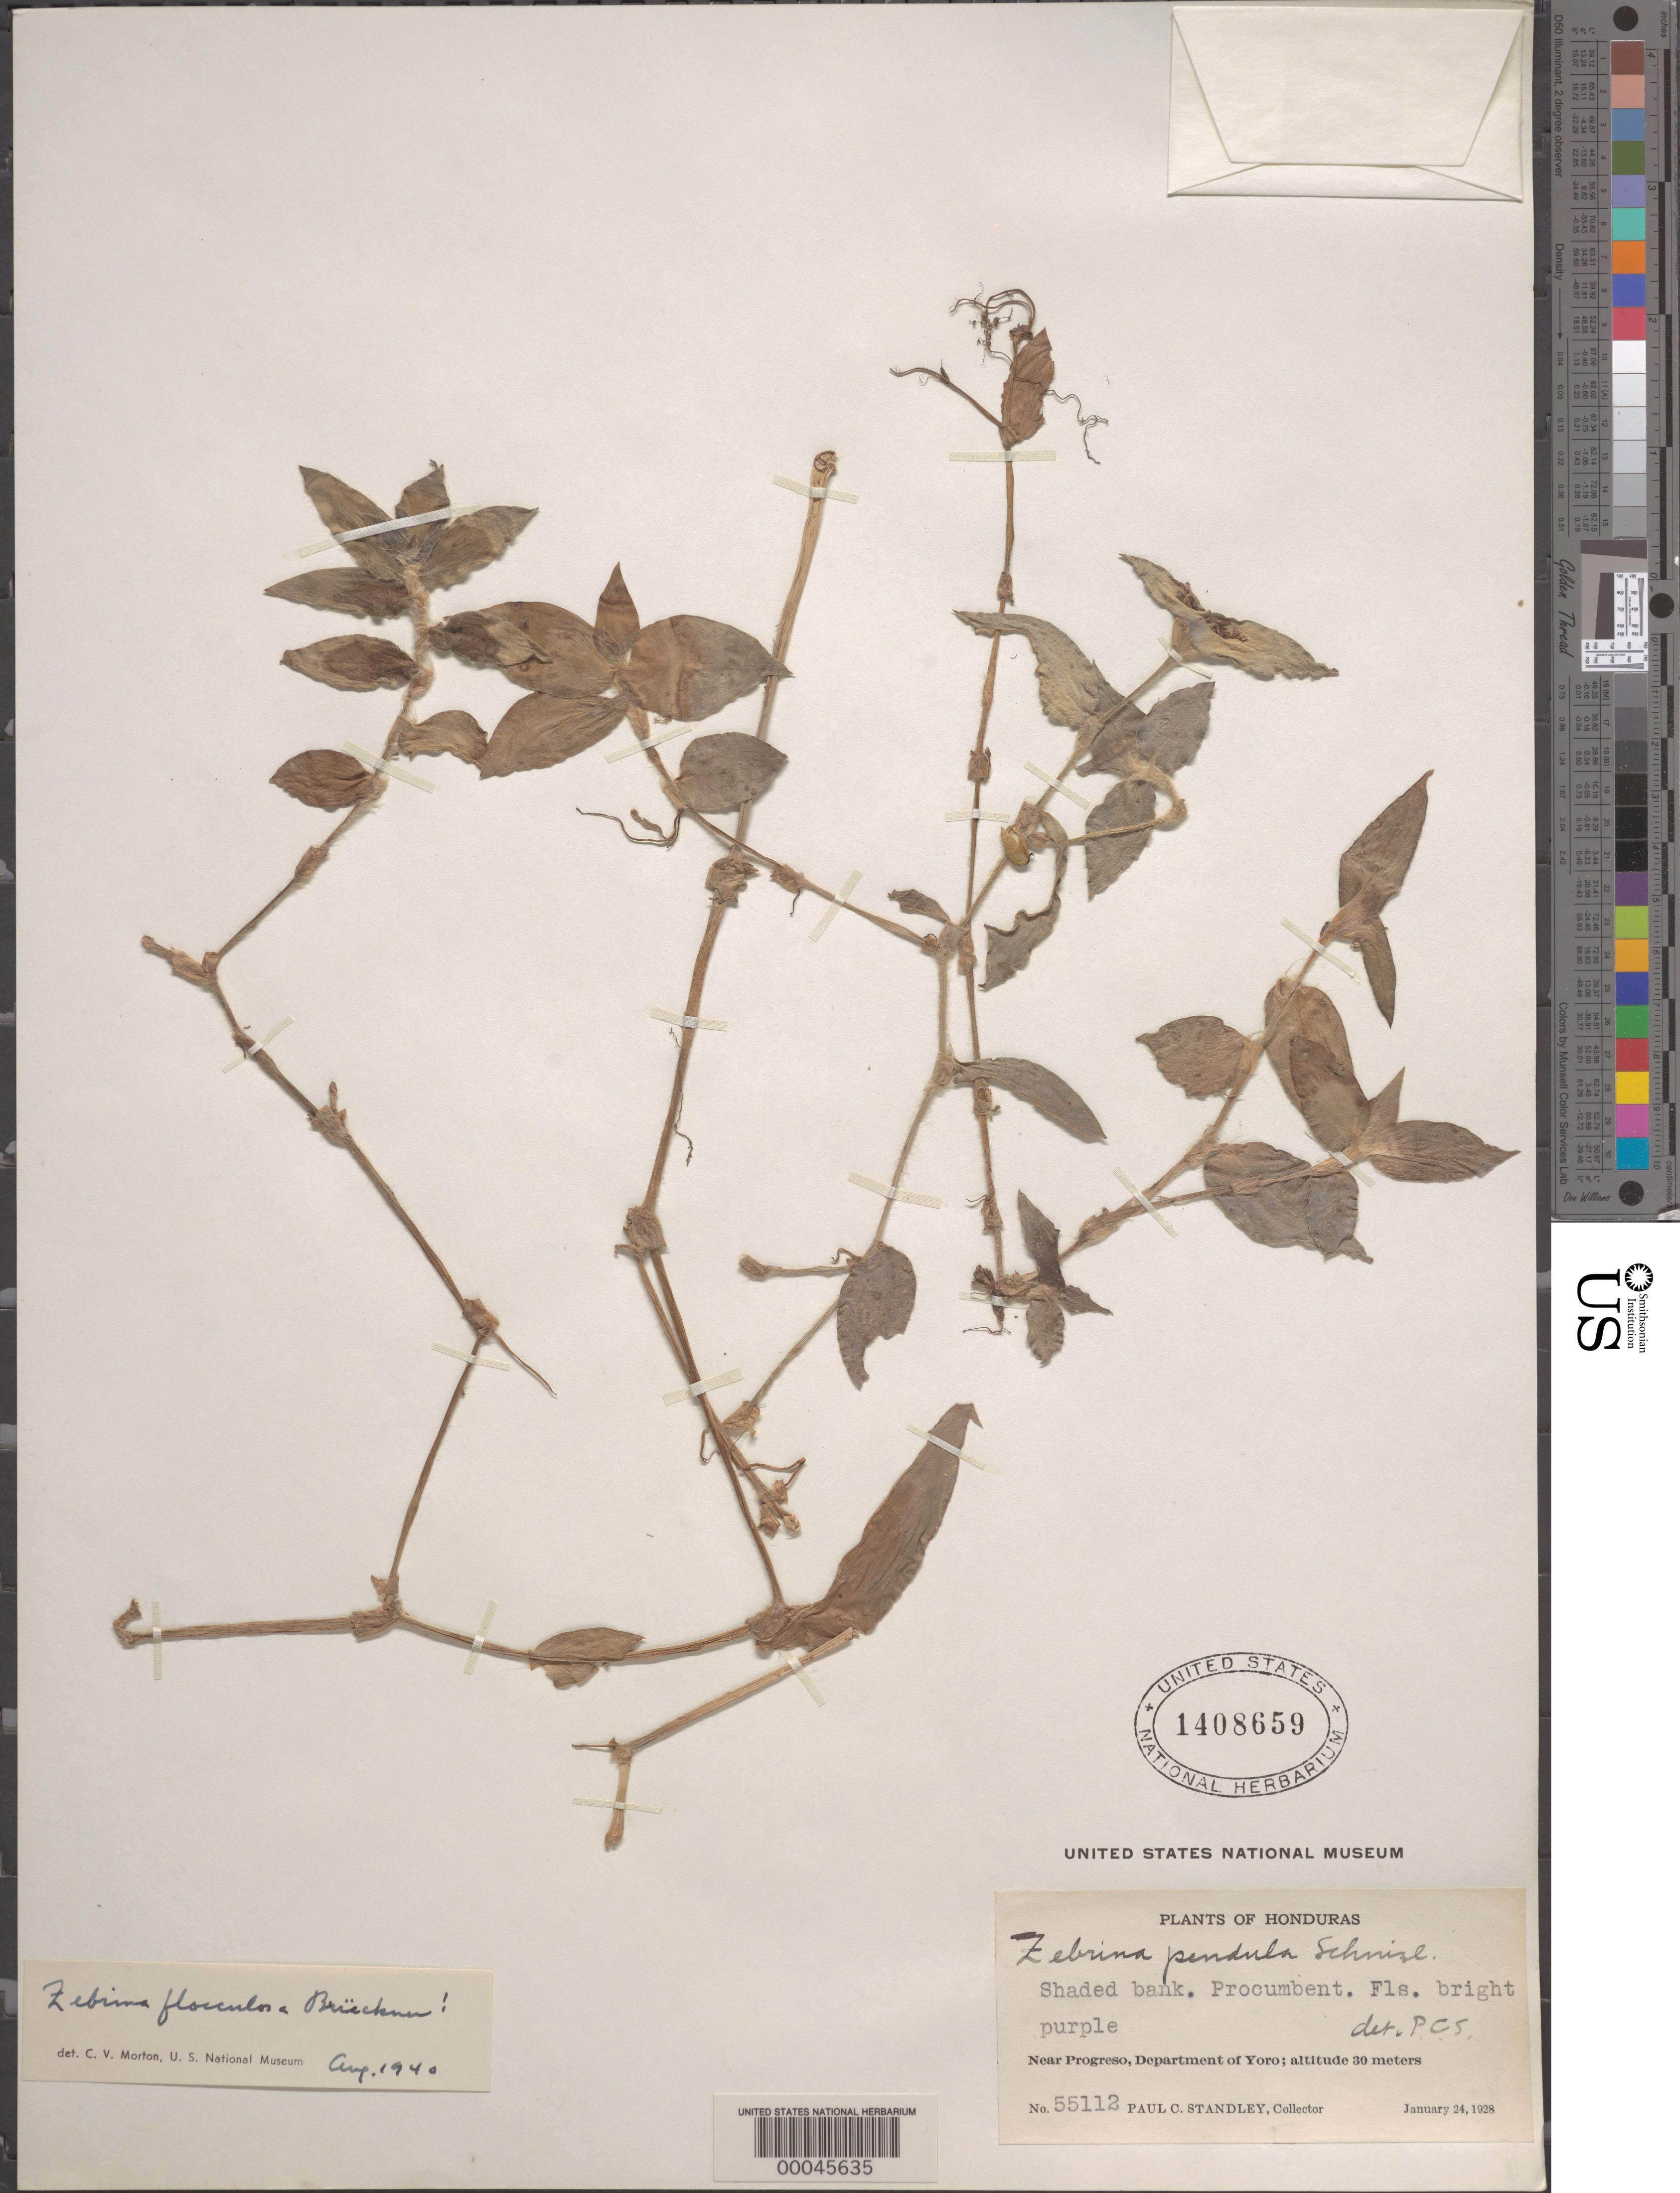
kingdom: Plantae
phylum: Tracheophyta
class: Liliopsida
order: Commelinales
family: Commelinaceae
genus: Tradescantia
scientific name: Tradescantia zebrina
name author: Bosse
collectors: P. C. Standley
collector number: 55112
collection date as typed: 24 Jan 1928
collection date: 1928-01-24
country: Honduras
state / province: Yoro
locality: Near Progreso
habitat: Shaded bank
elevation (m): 30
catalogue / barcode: US 1408659